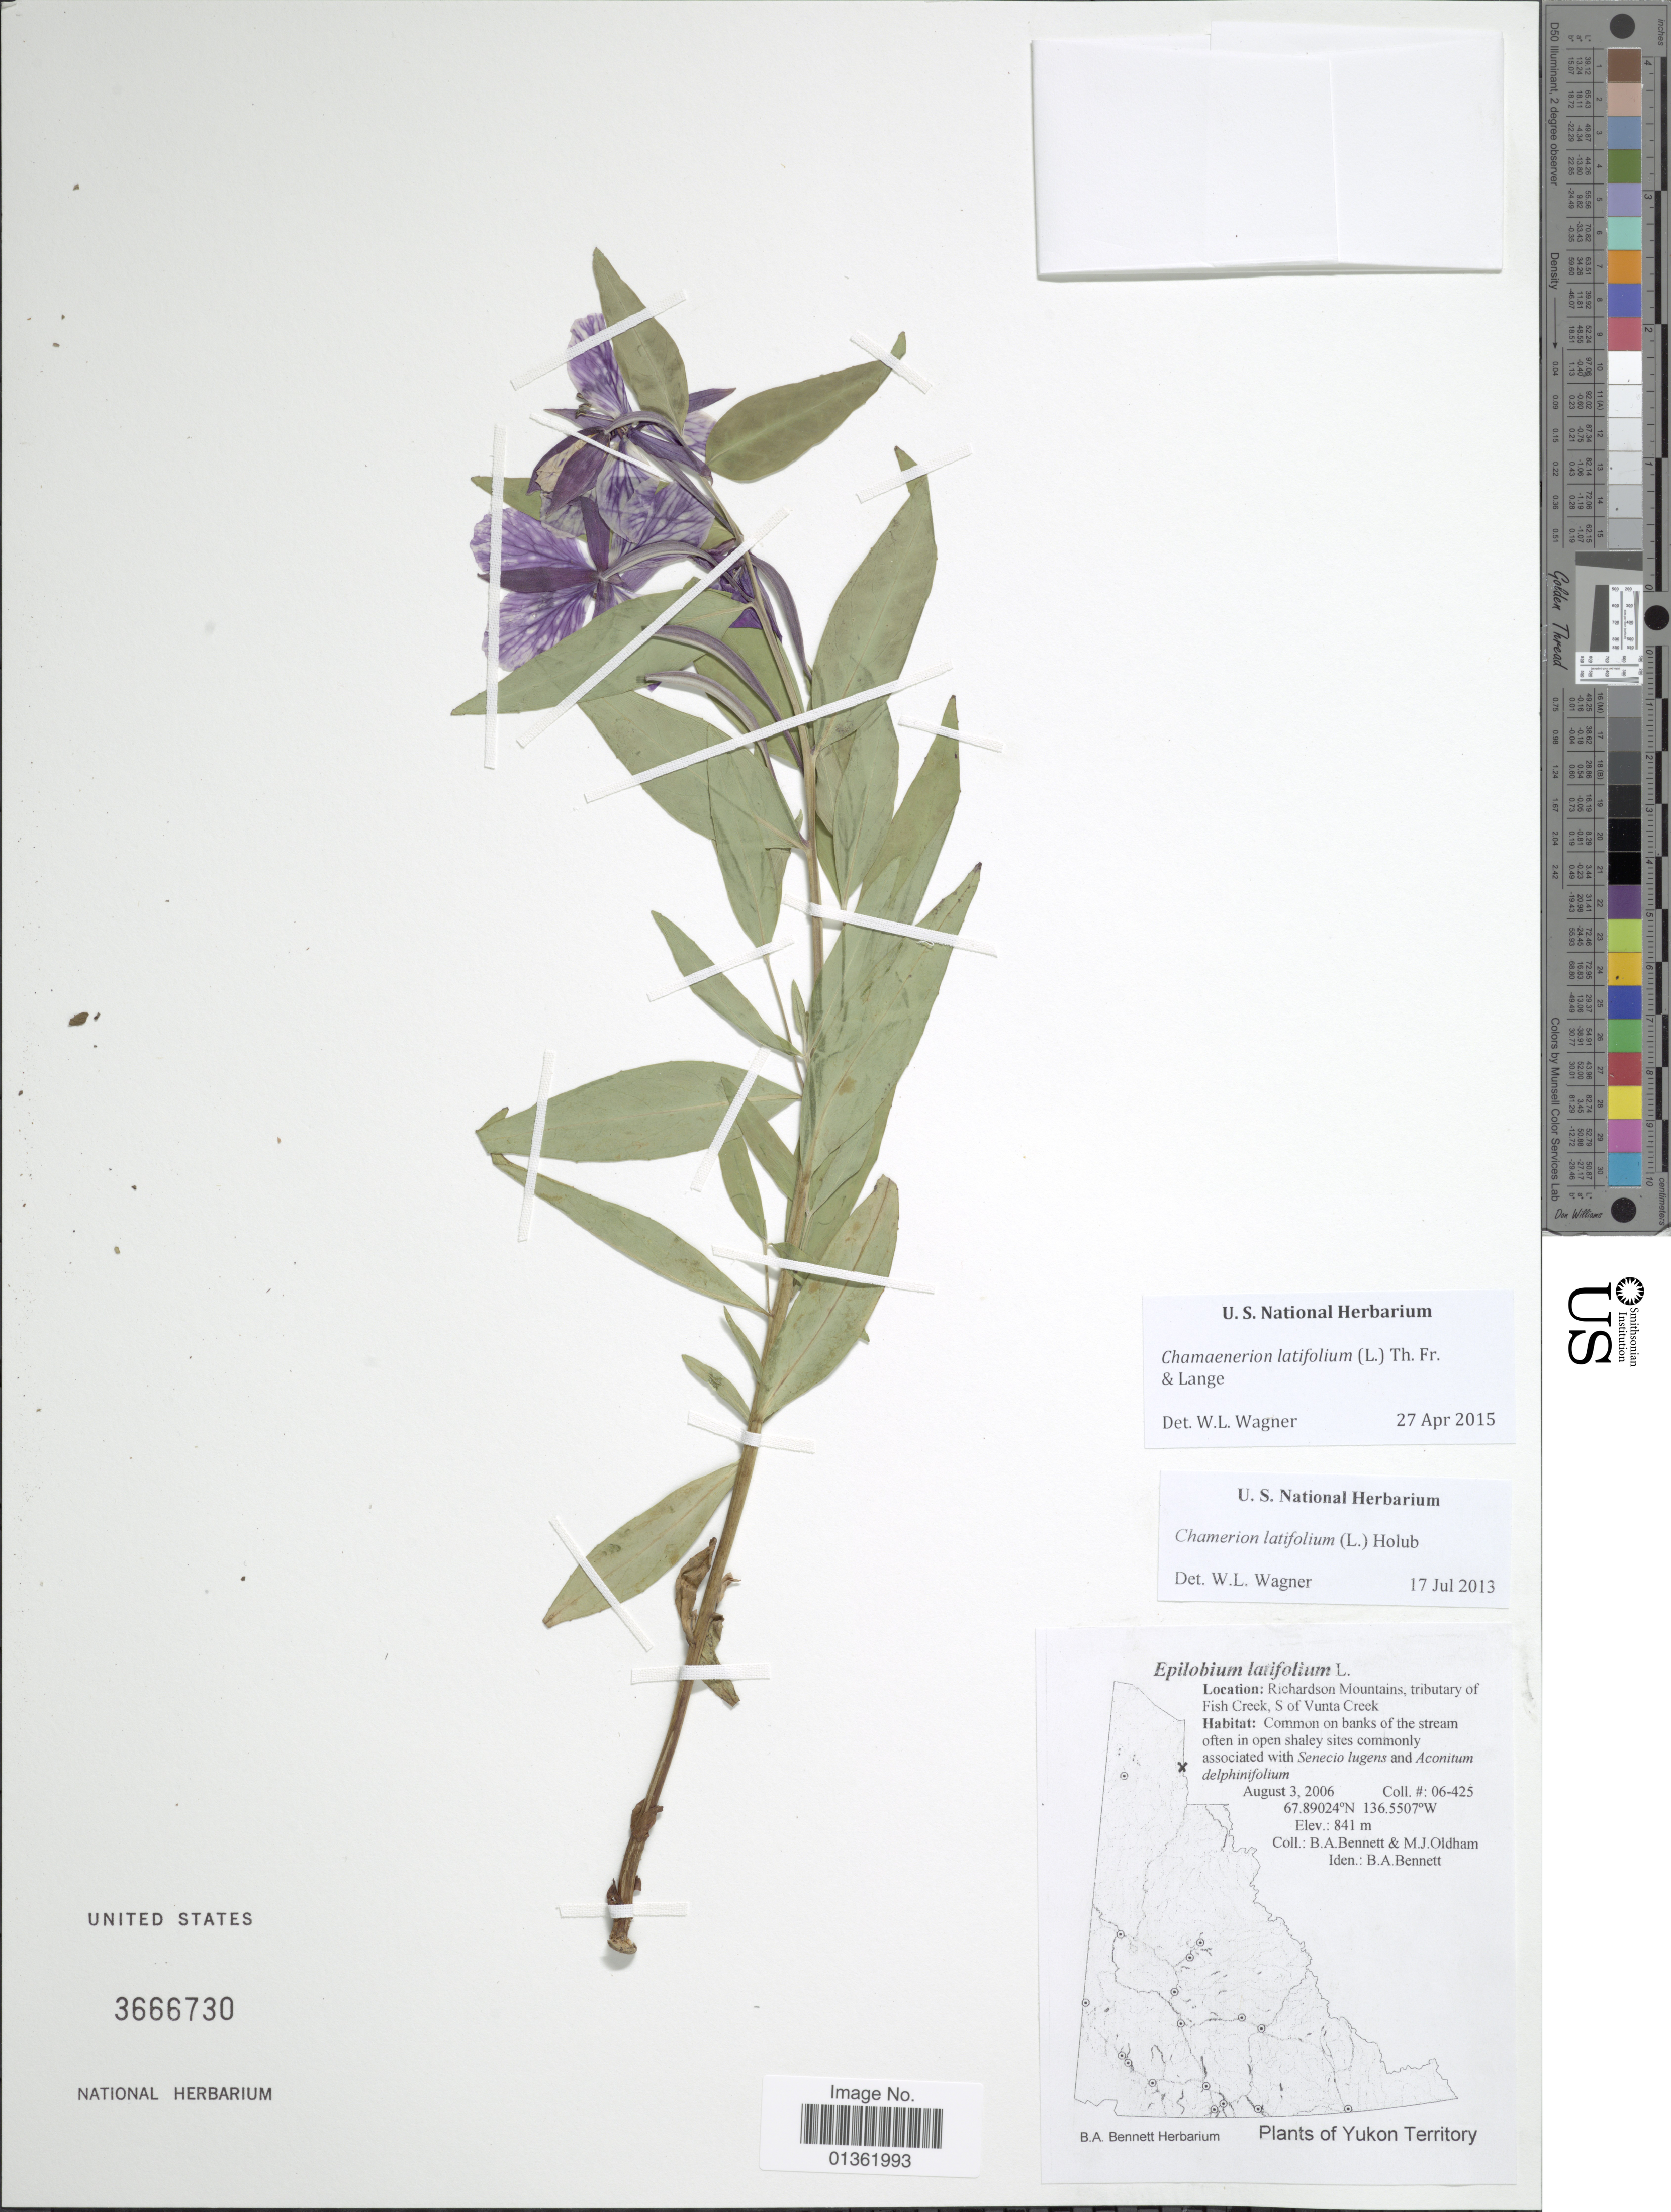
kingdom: Plantae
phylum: Tracheophyta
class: Magnoliopsida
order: Myrtales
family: Onagraceae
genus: Chamaenerion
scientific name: Chamaenerion latifolium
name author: (L.) Th. Fr. & Lange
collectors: B. A. Bennett & M. Oldham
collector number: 06-425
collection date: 2006-08-03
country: Canada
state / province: Yukon Territory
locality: Richardson Mountains, tributary of Fish Creek, S of Vunta Creek.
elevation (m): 841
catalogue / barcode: US 3666730